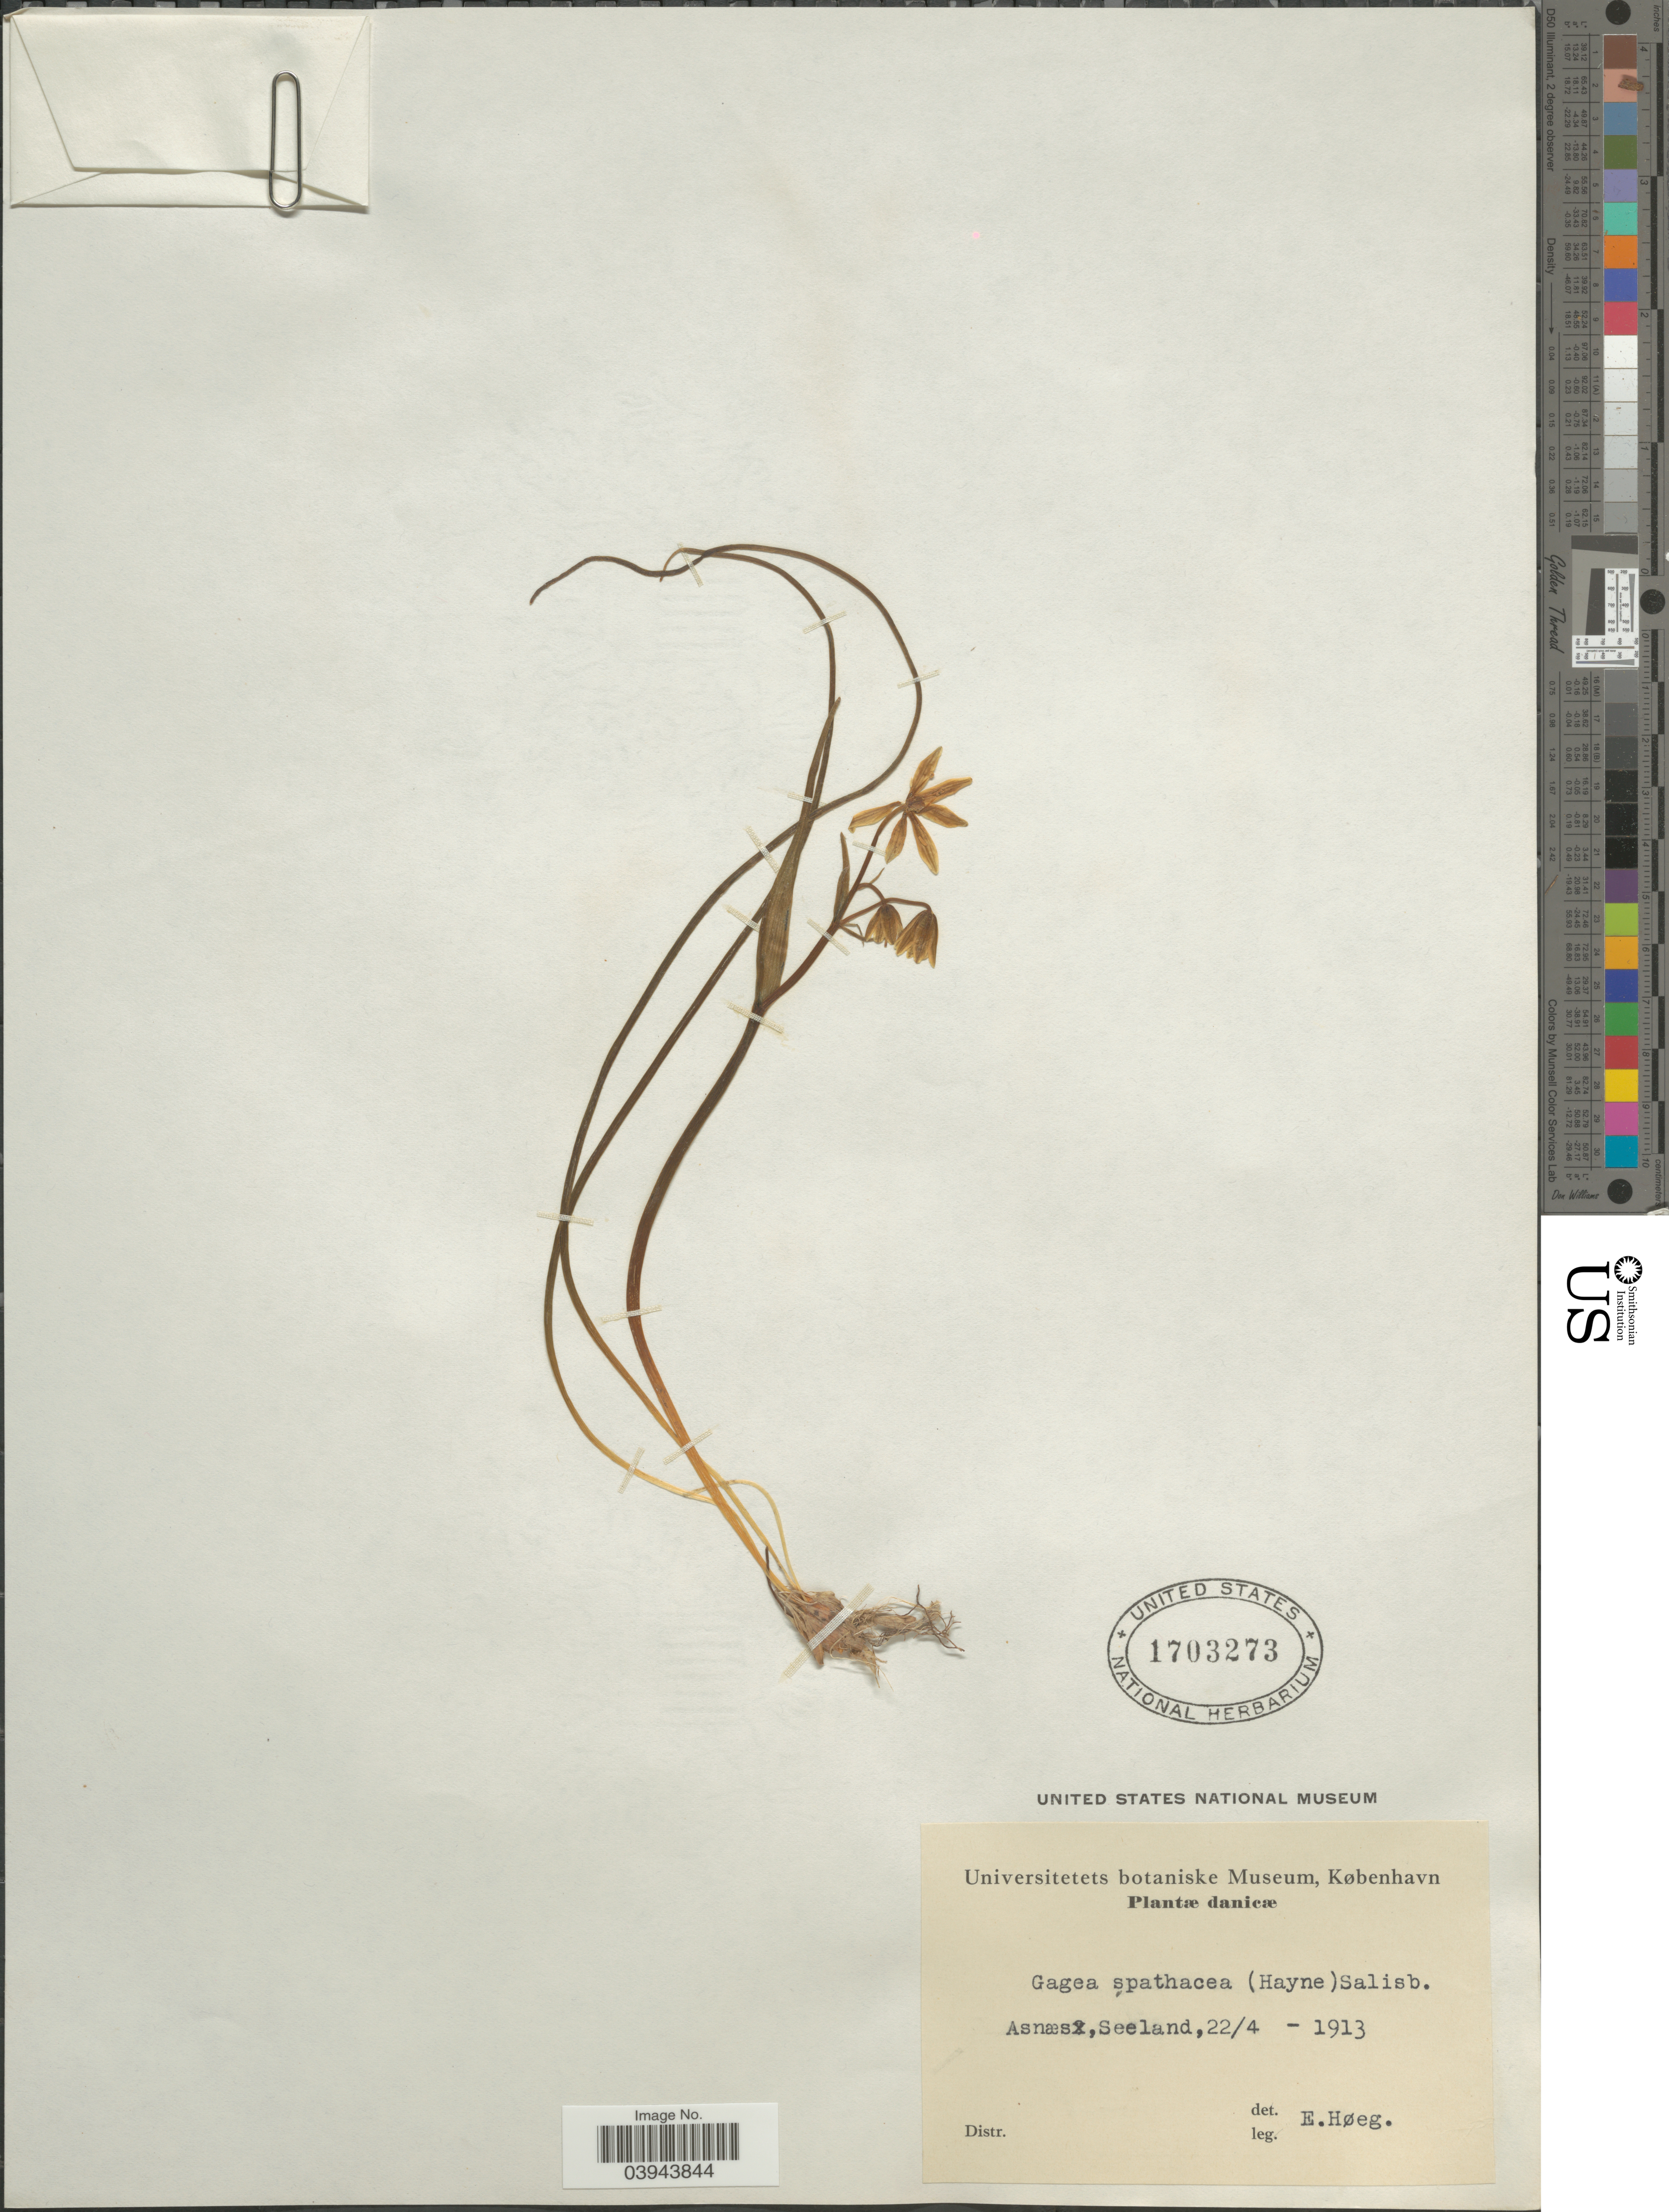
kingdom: Plantae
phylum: Tracheophyta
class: Liliopsida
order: Liliales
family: Liliaceae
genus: Gagea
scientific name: Gagea spathacea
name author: Salisb.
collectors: E. Høeg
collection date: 1913-04-22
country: Denmark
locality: Danicæ. Asnæs, Seeland.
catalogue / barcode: US 1703273